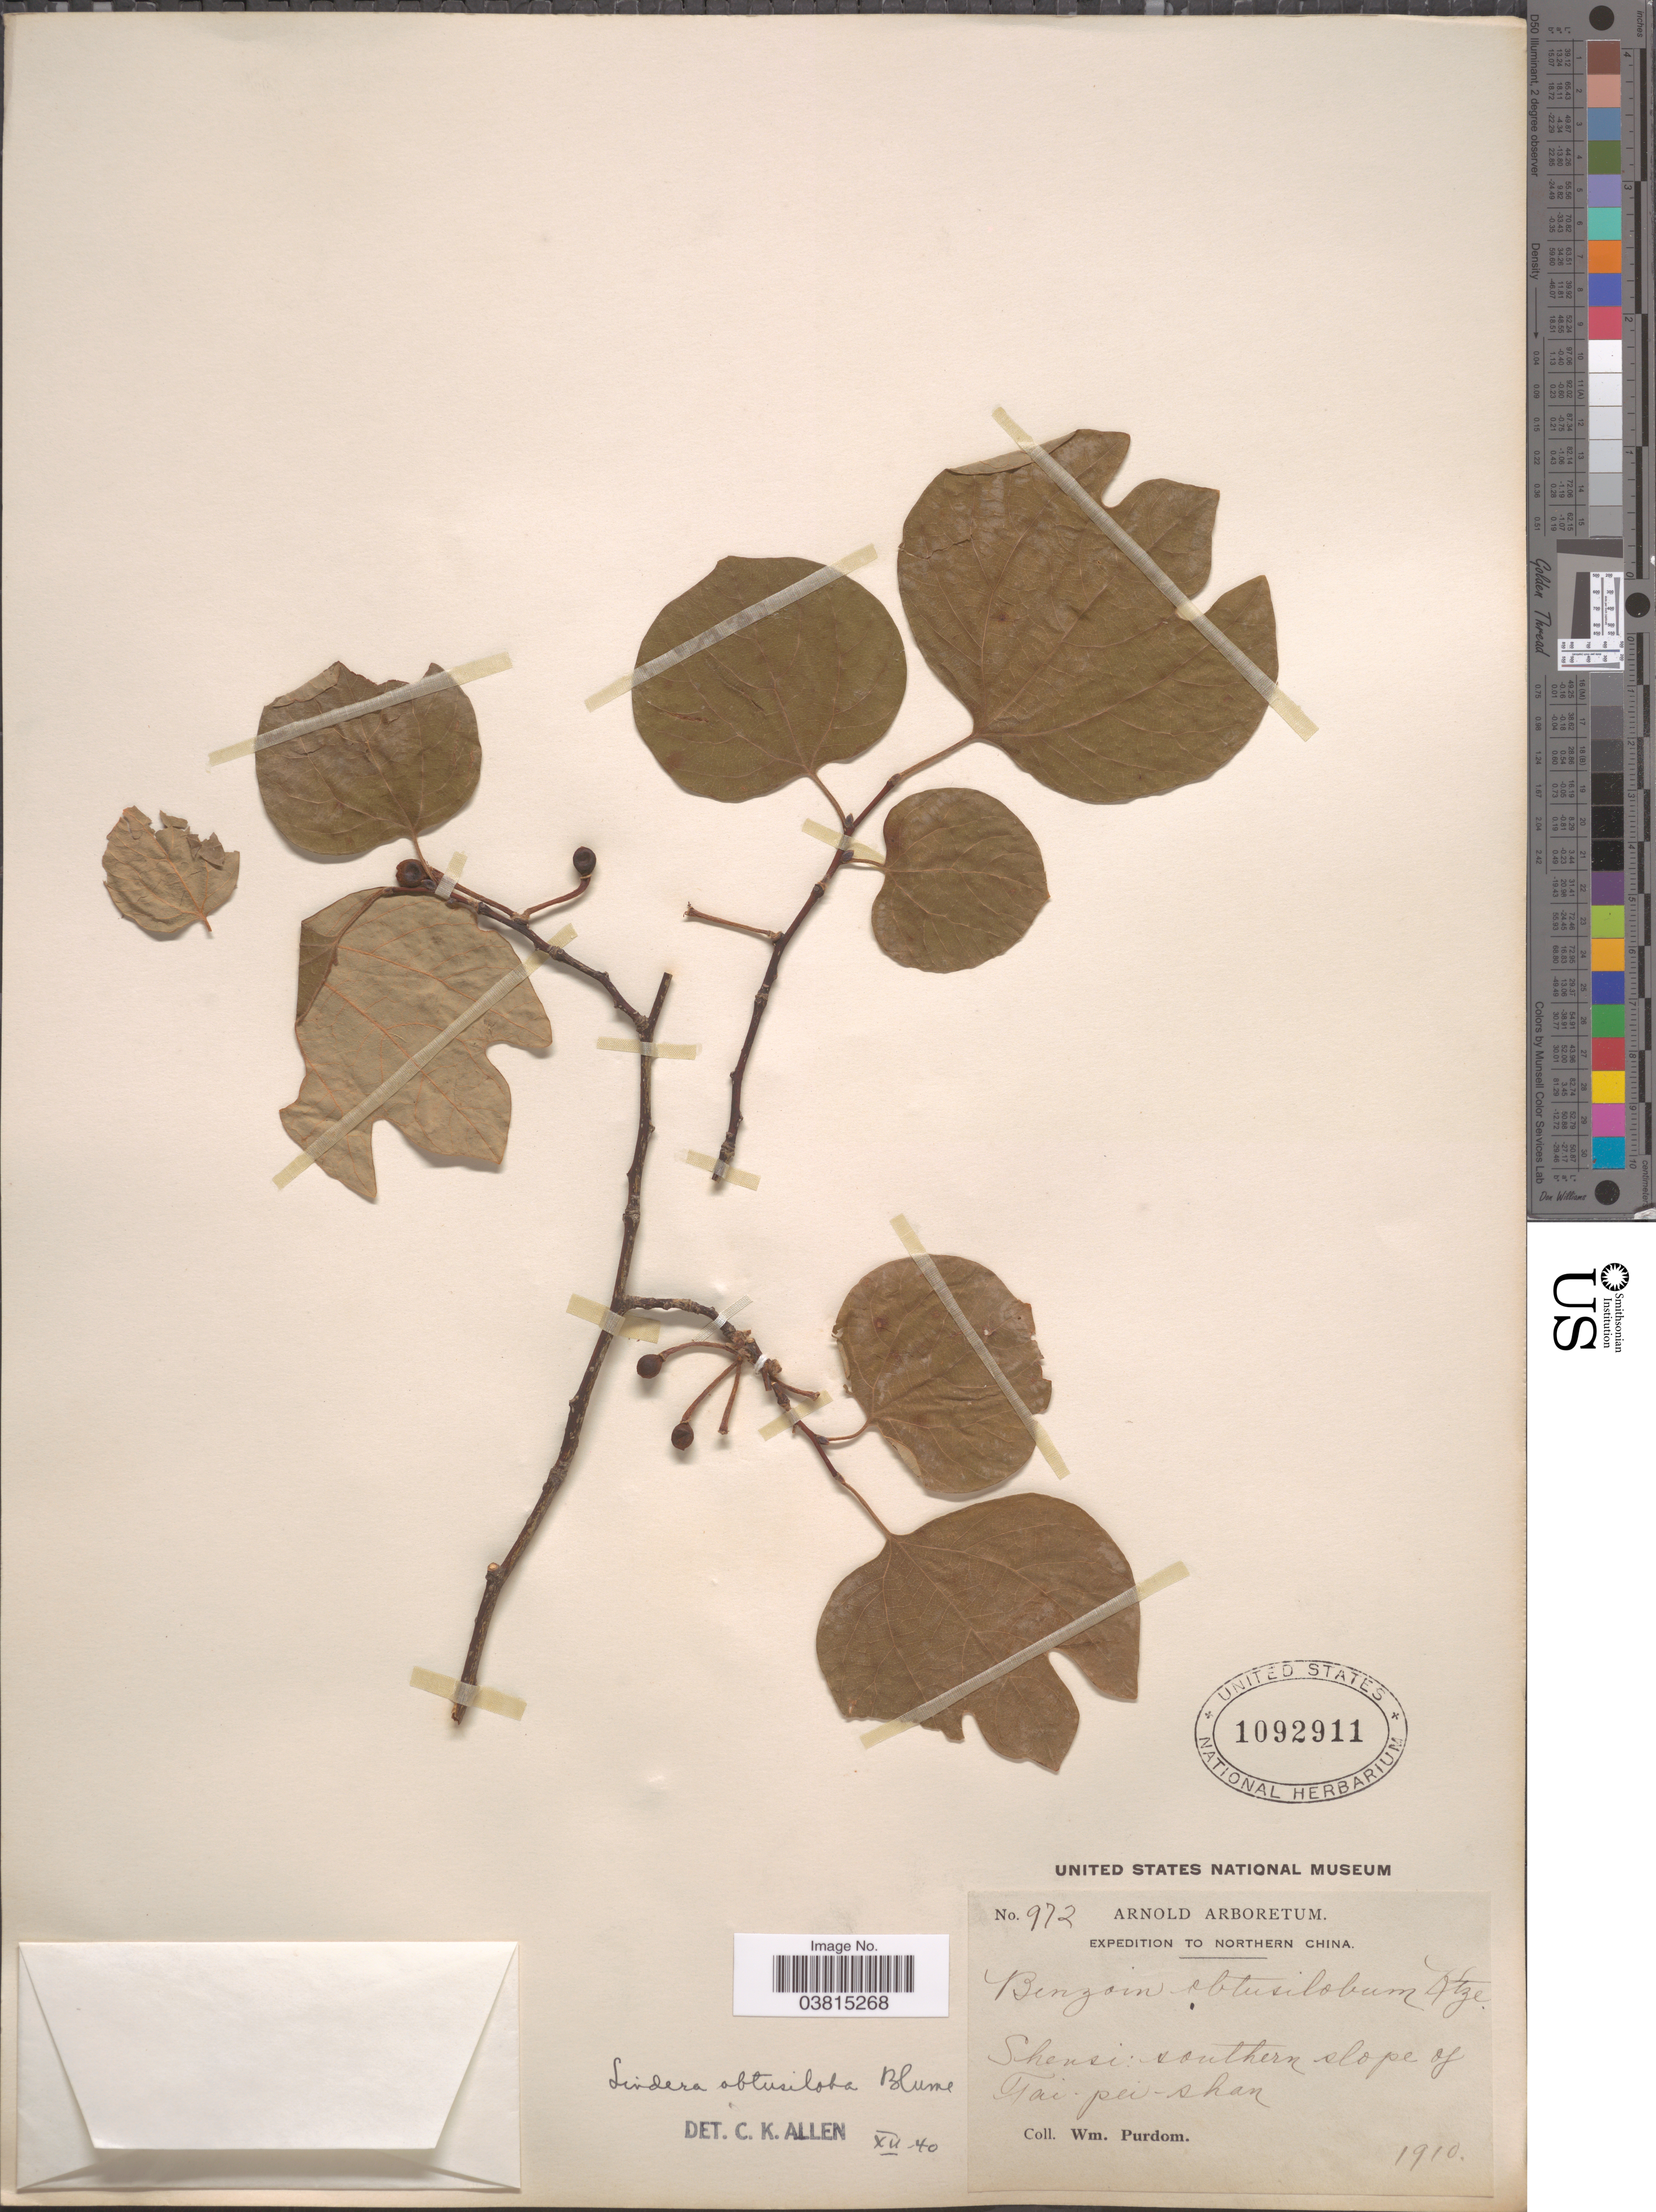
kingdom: Plantae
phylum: Tracheophyta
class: Magnoliopsida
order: Laurales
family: Lauraceae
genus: Lindera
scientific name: Lindera obtusiloba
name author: Blume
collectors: W. Purdom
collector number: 972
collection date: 1910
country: China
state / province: Shaanxi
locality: Northern China. Shensi: southern slope of Tai pei-shan.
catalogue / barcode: US 1092911